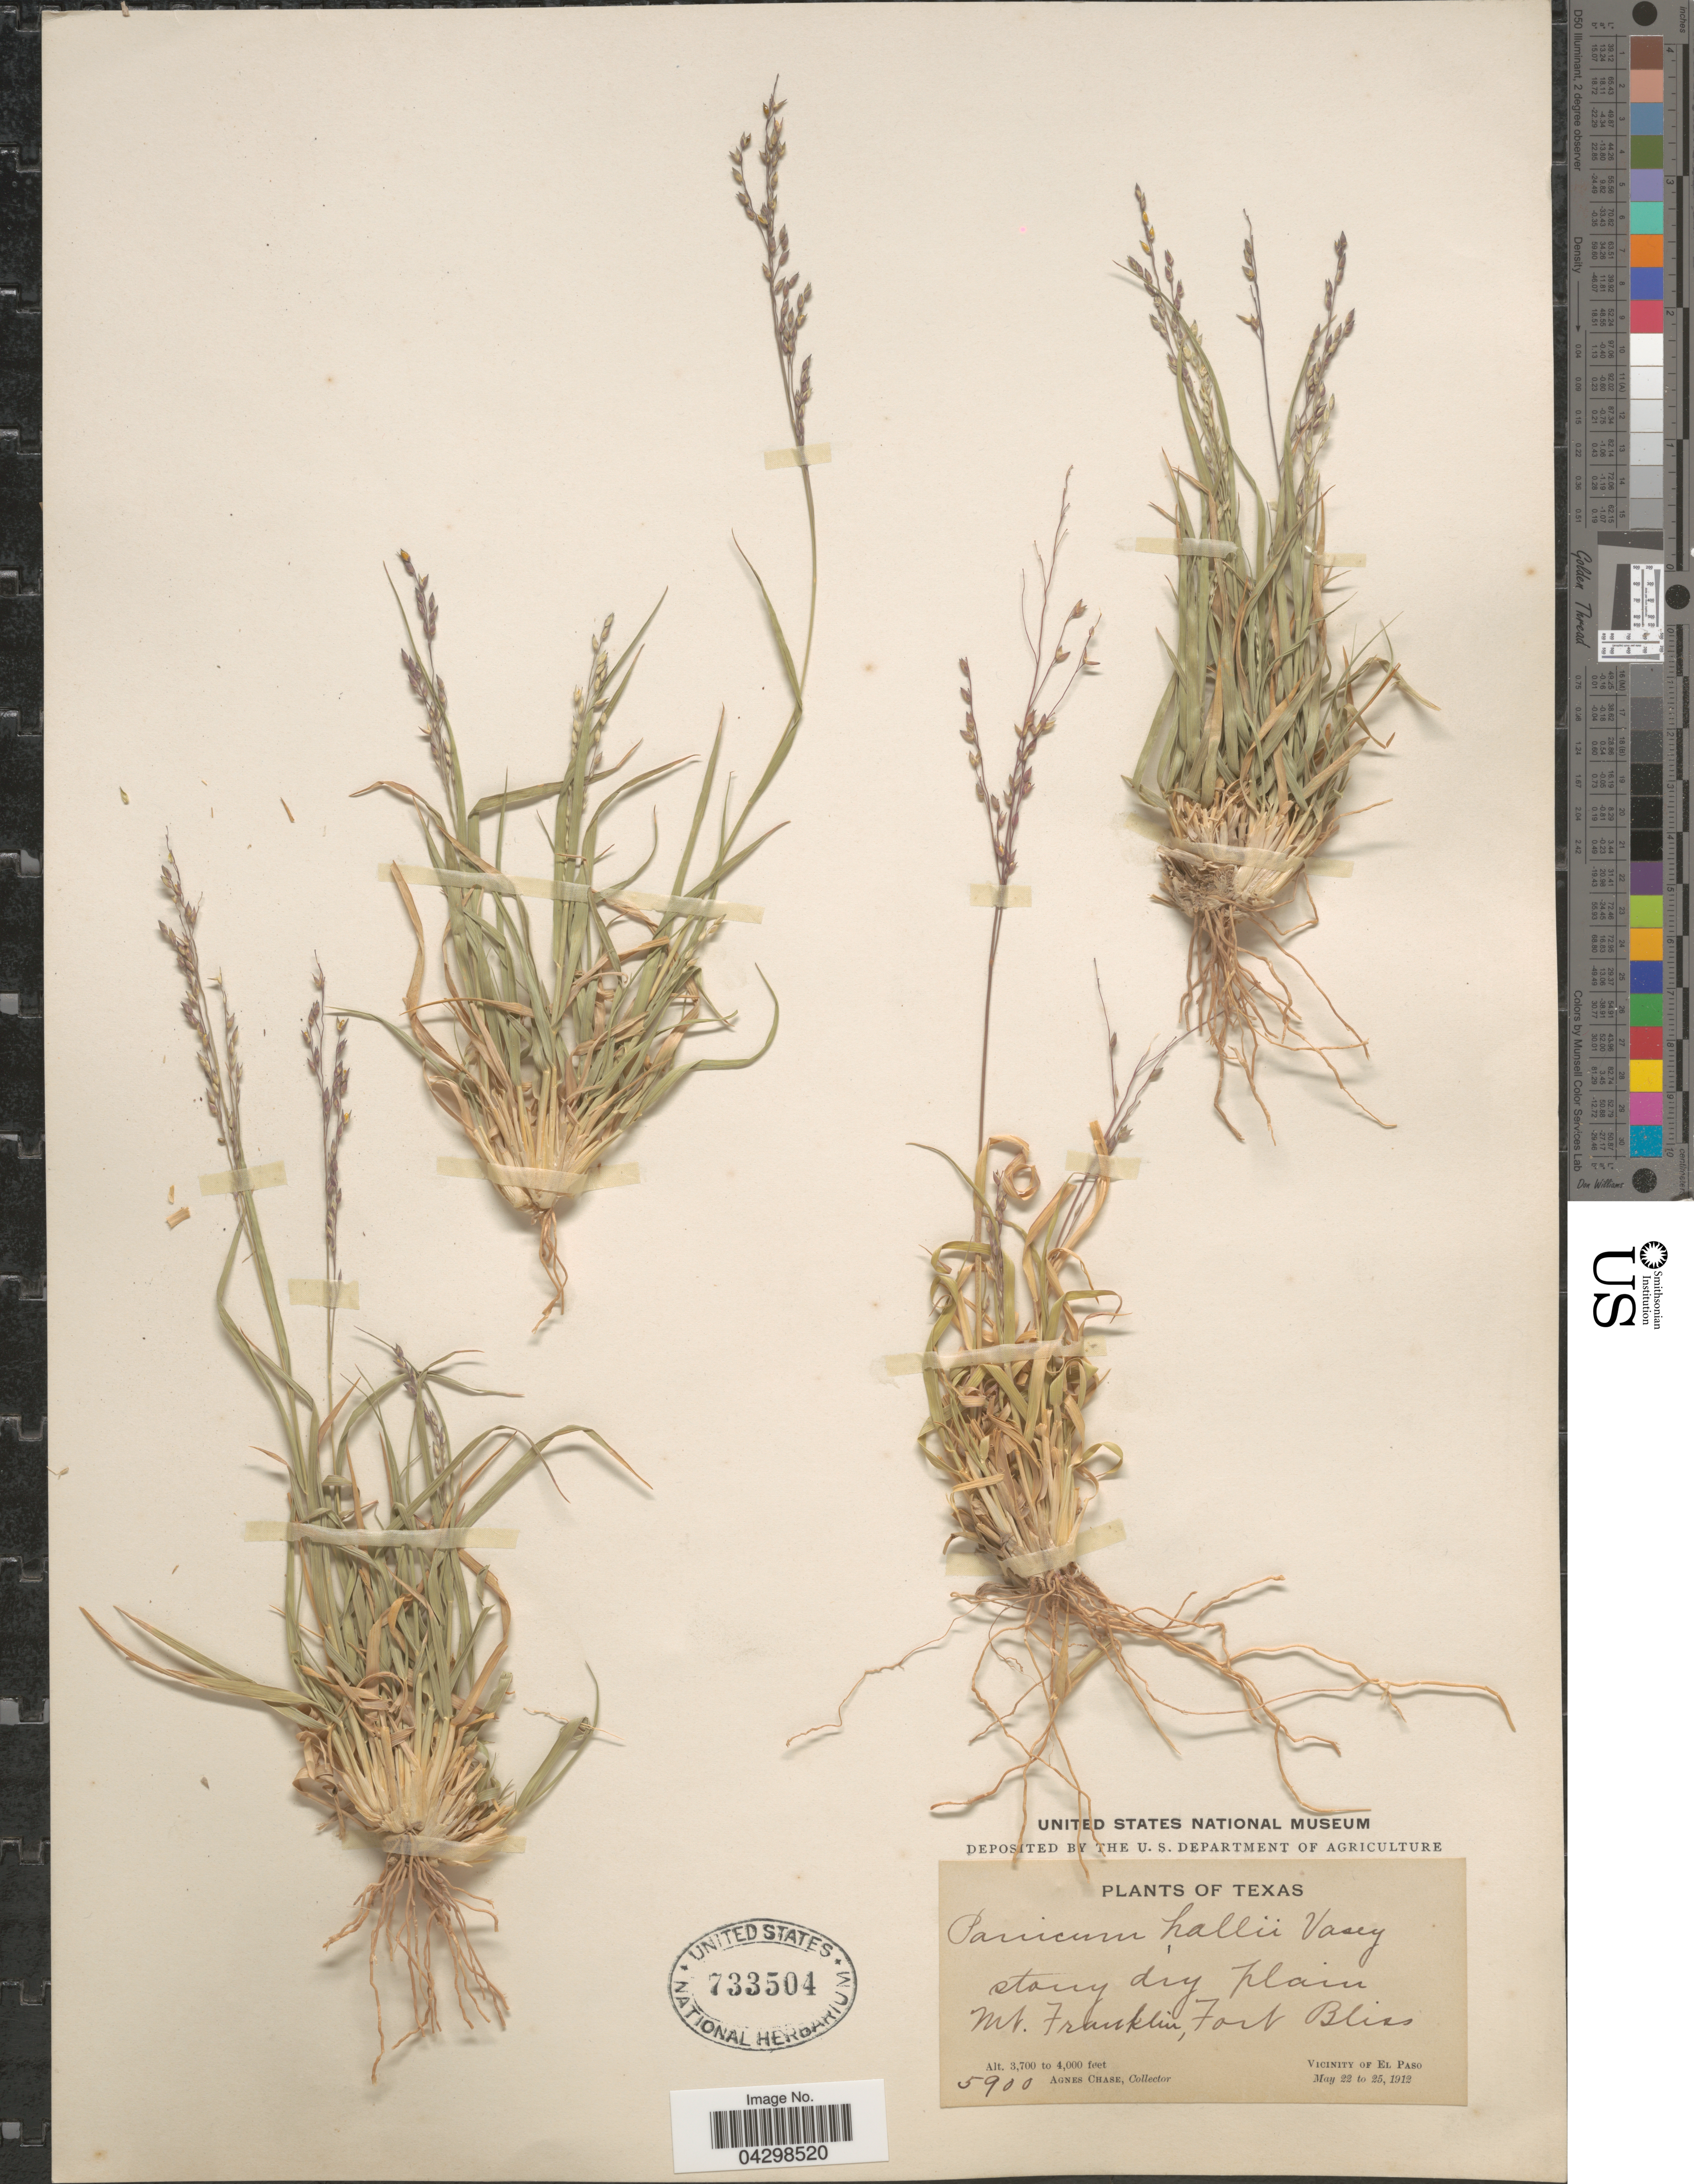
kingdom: Plantae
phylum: Tracheophyta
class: Liliopsida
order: Poales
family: Poaceae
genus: Panicum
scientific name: Panicum hallii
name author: Vasey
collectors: A. Chase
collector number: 5900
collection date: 1912-05-22/1912-05-25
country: United States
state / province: Texas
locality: Stony dry plain. Mt. Franklin, Fort Bliss. Vicinity Of El Paso.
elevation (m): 1128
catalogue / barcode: US 733504